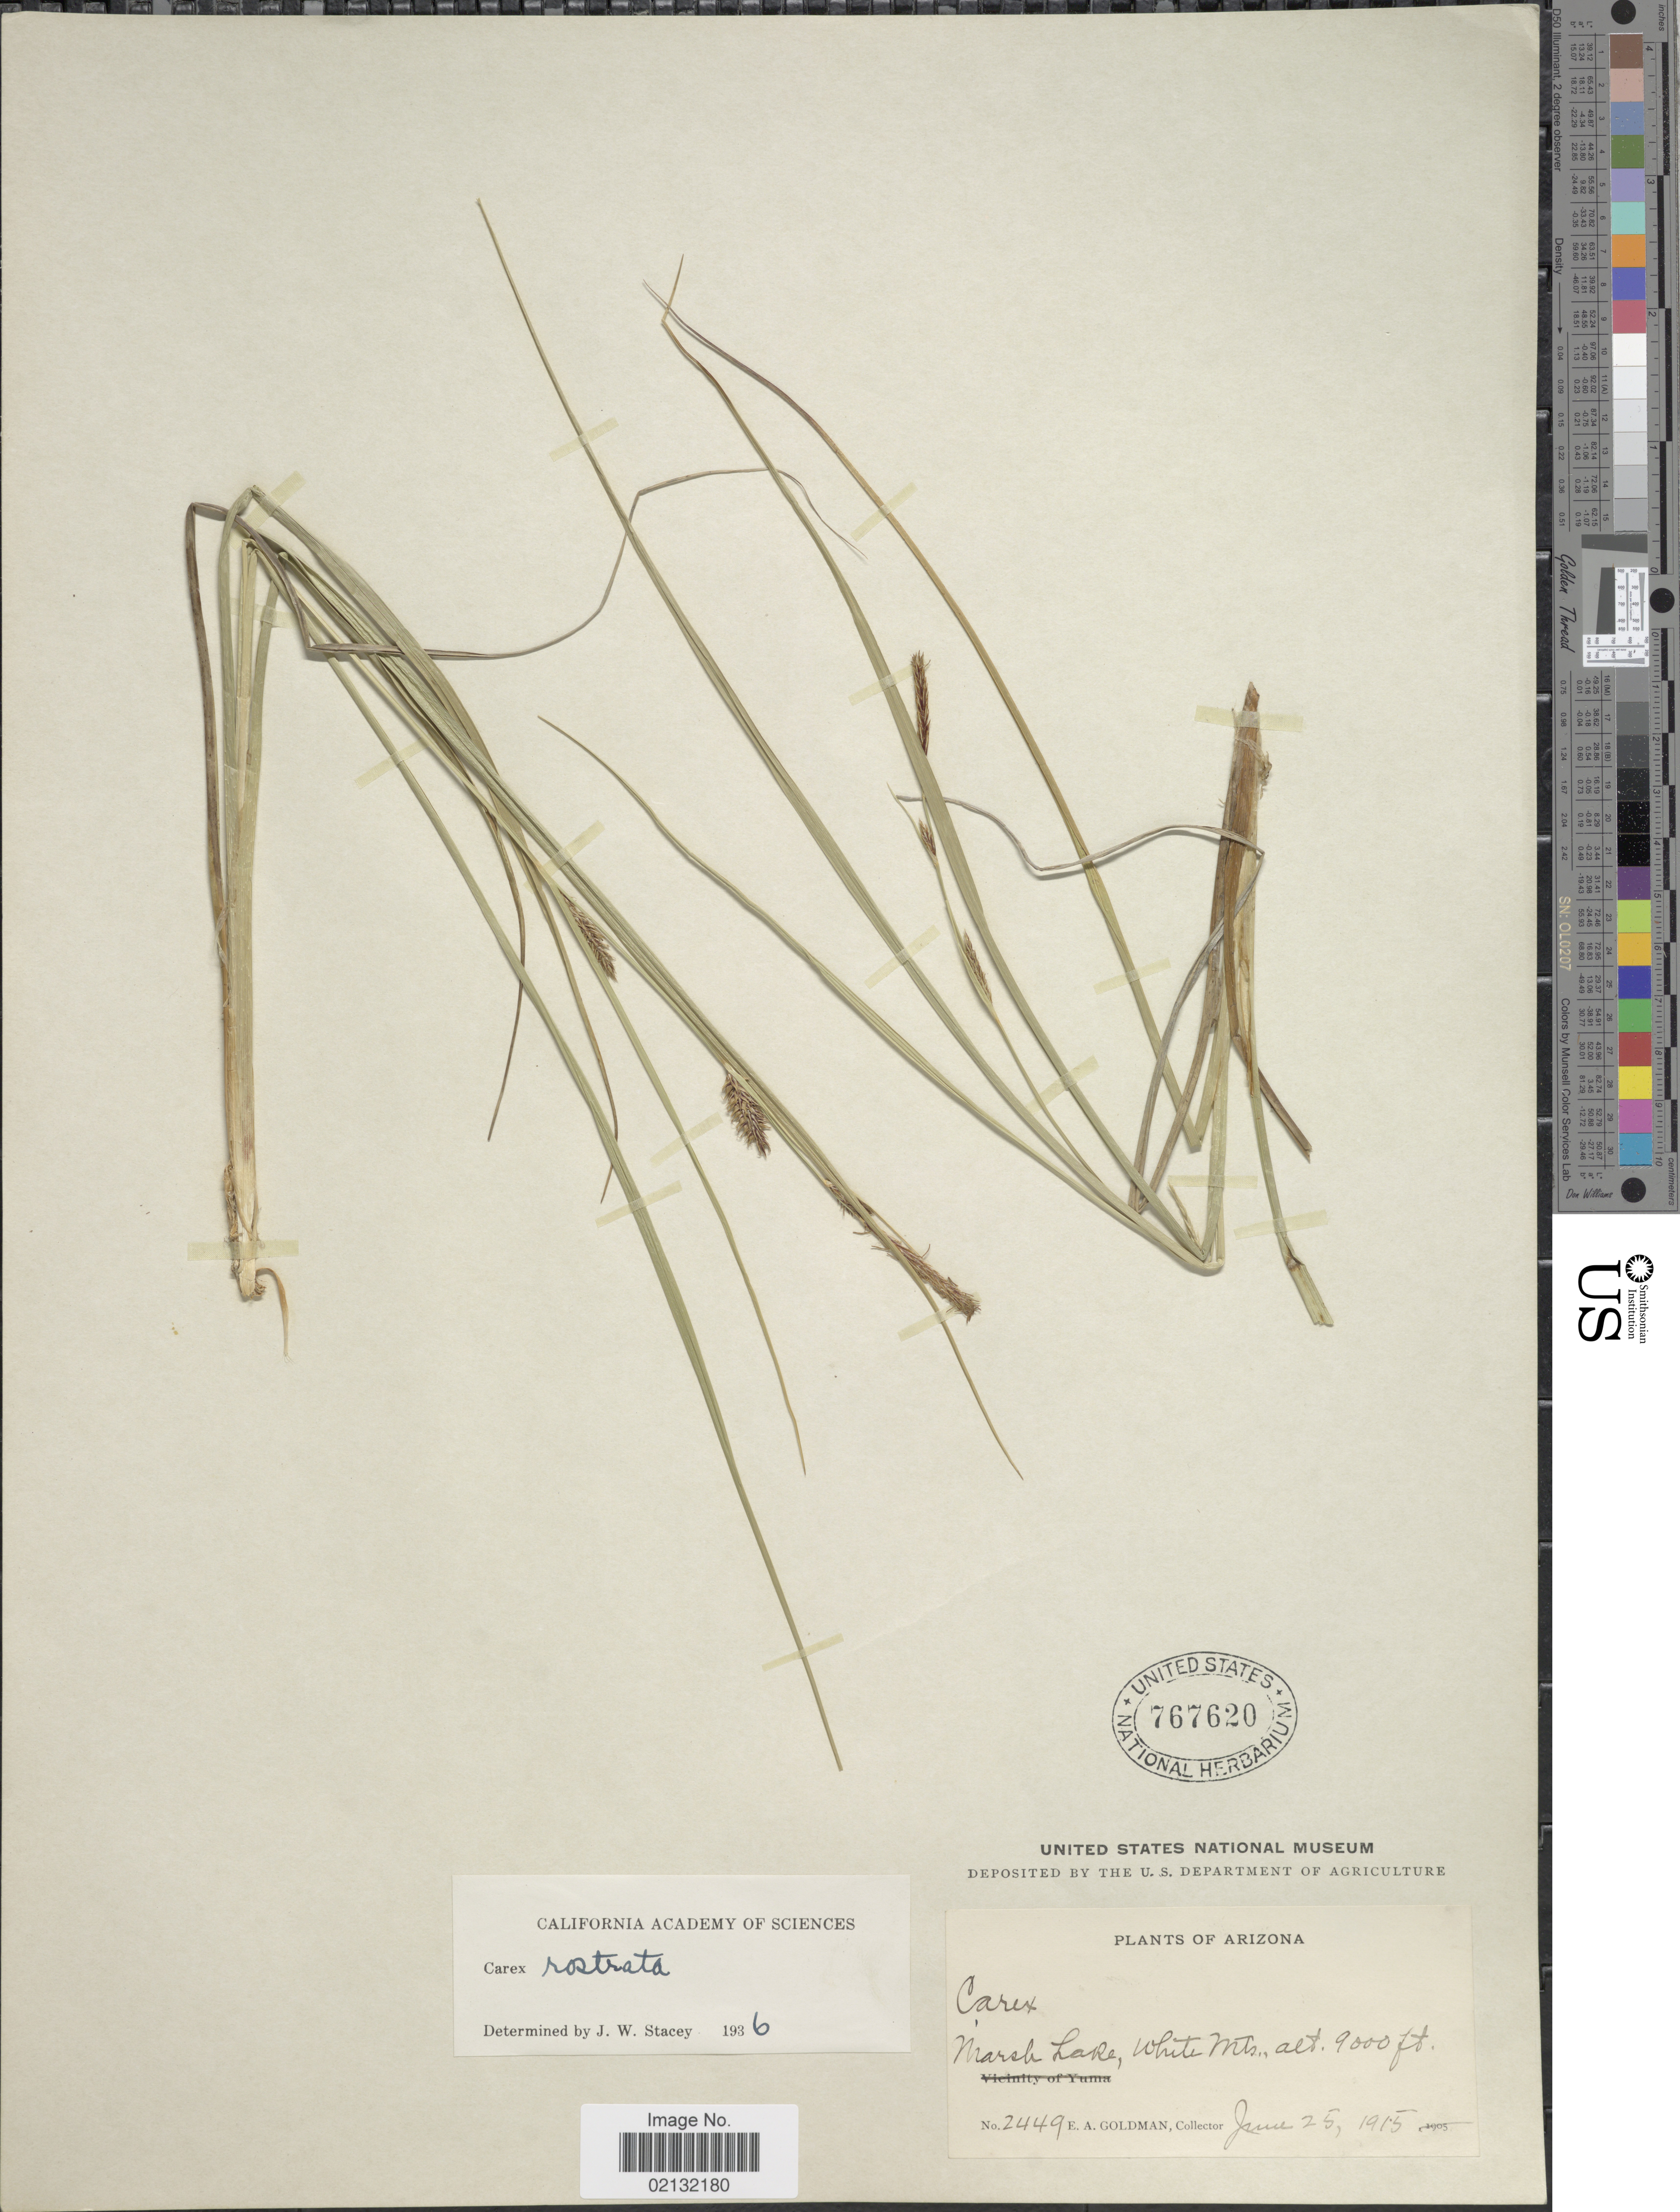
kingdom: Plantae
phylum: Tracheophyta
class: Liliopsida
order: Poales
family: Cyperaceae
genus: Carex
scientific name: Carex rostrata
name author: Stokes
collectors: E. A. Goldman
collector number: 2449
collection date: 1915-06-25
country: United States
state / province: Arizona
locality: Marsh Lake, White Mts.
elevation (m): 2743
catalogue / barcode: US 767620